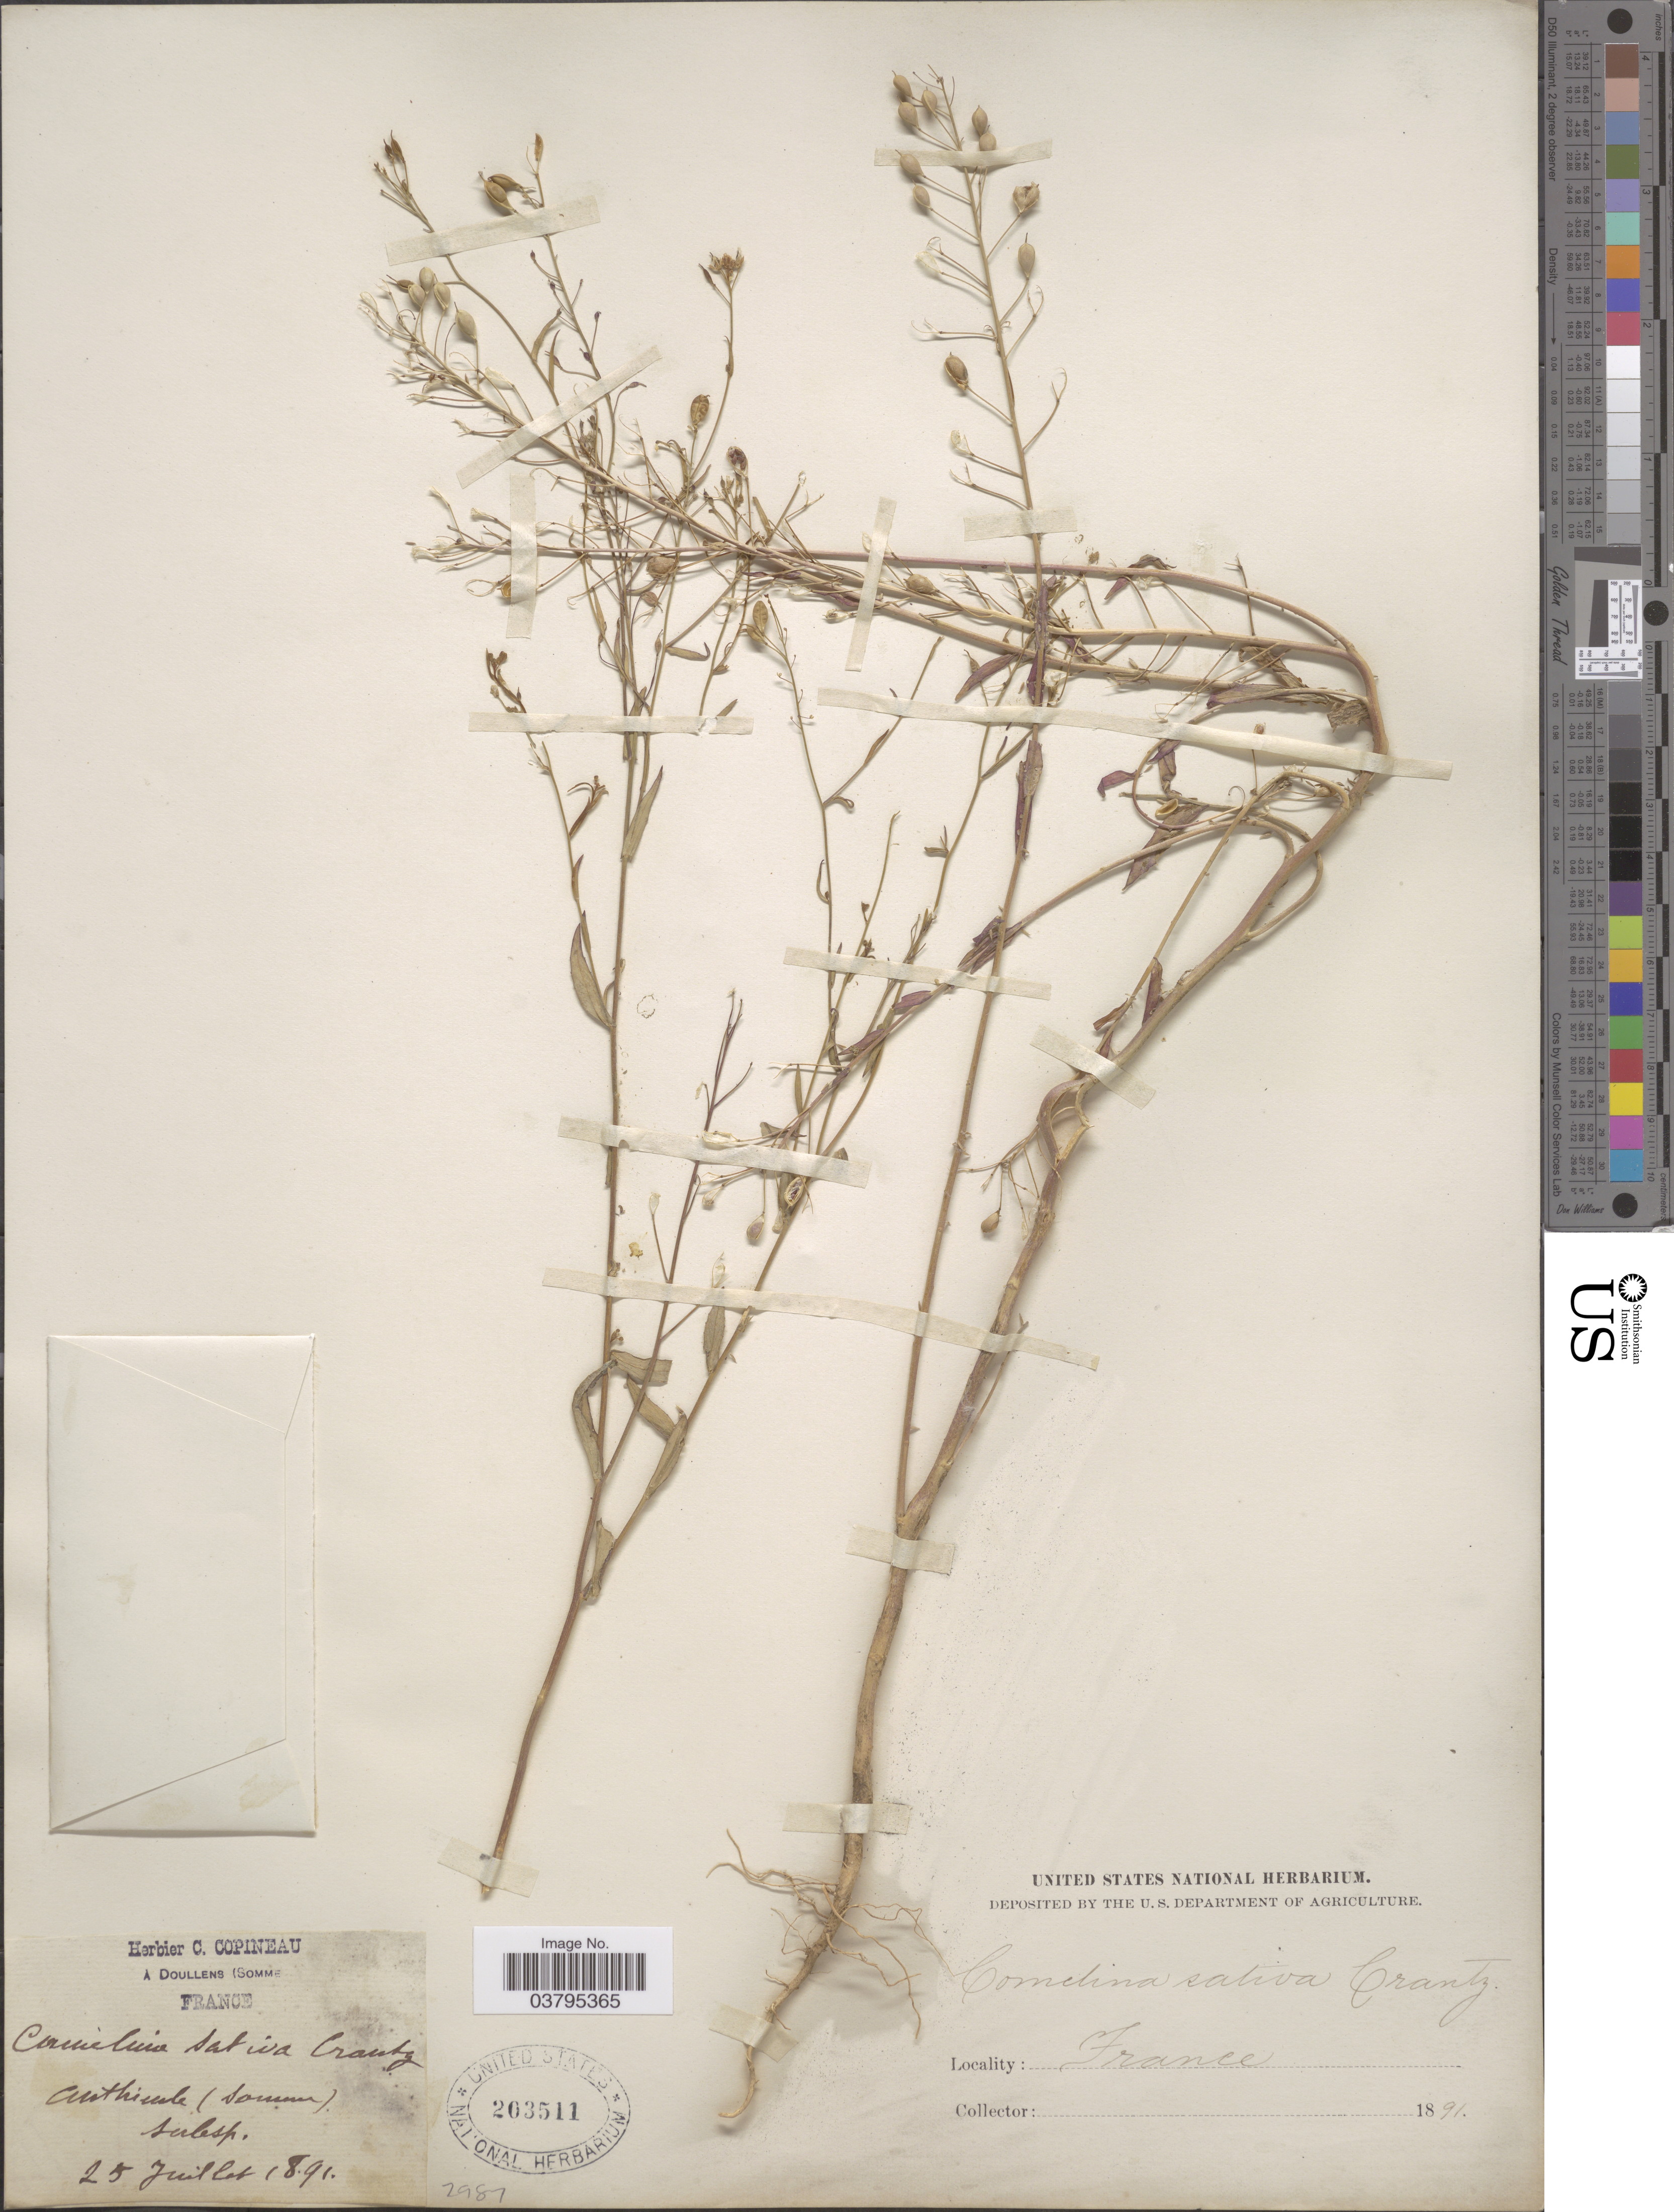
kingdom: Plantae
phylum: Tracheophyta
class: Magnoliopsida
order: Brassicales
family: Brassicaceae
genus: Camelina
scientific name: Camelina sativa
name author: (L.) Crantz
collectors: ex herb. C. Copineau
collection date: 1891-07-25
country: France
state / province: Hauts-de-France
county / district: Somme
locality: Authieule (Somme)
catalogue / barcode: US 203511